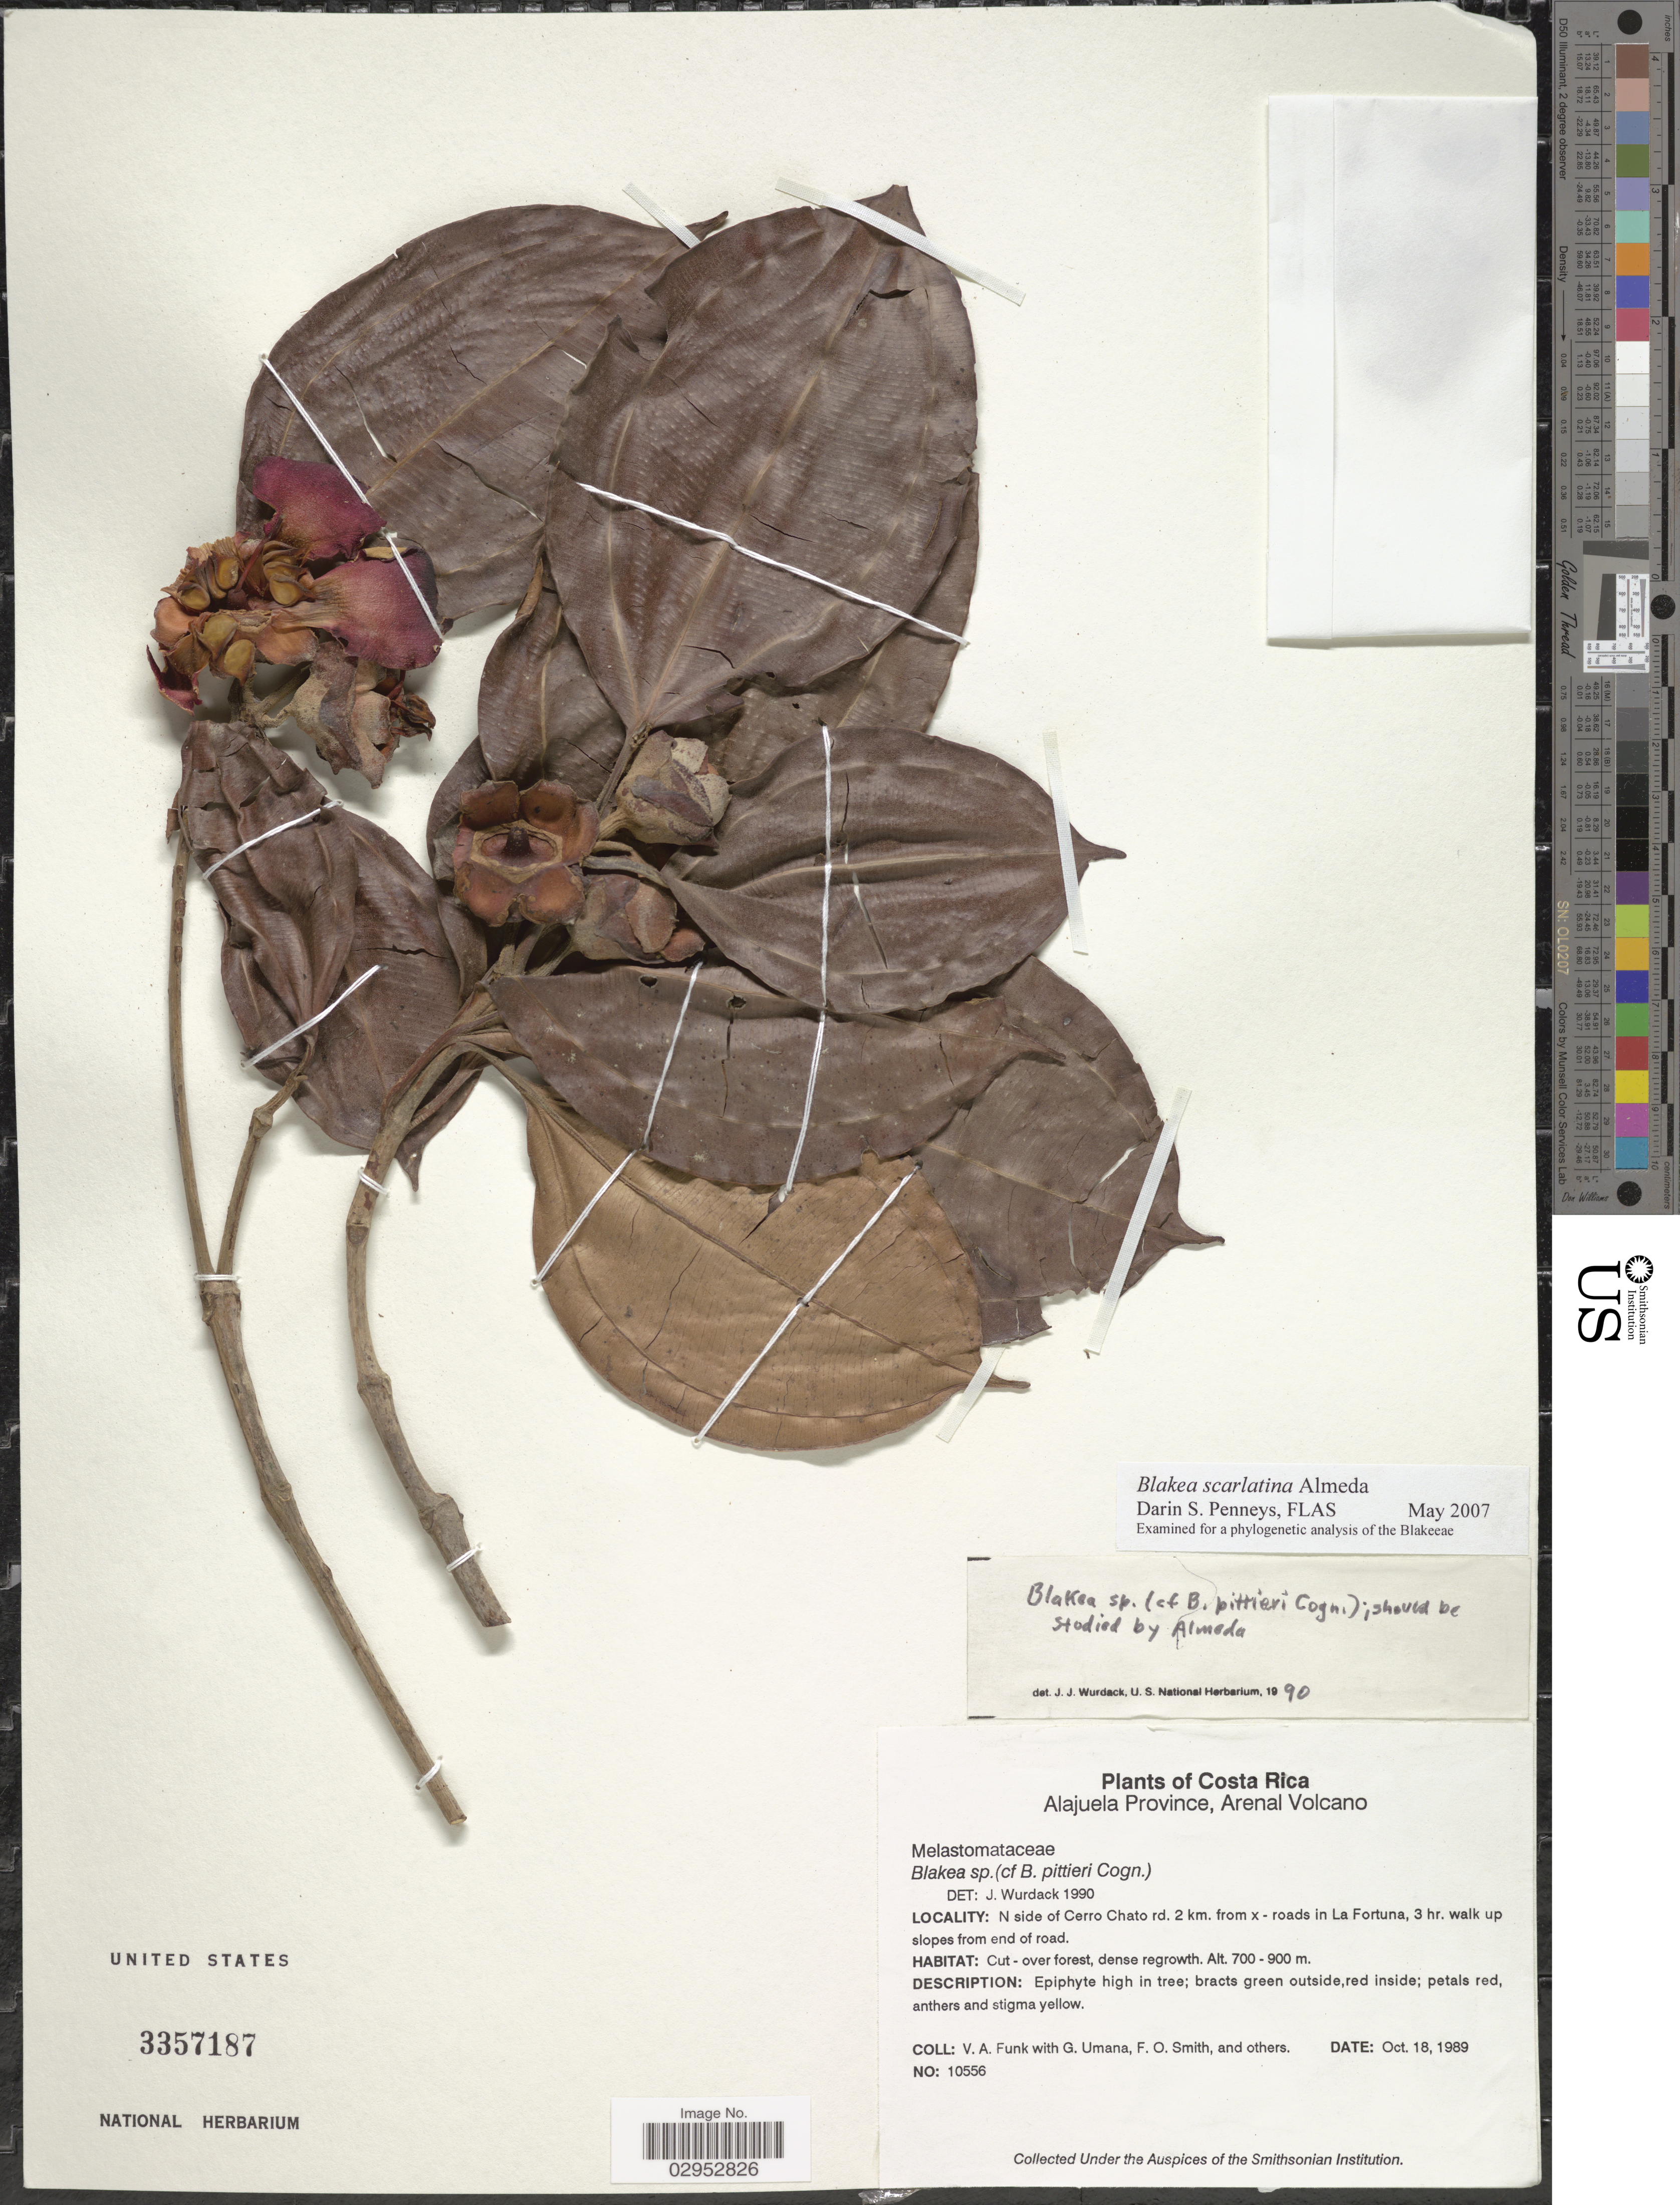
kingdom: Plantae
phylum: Tracheophyta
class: Magnoliopsida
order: Myrtales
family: Melastomataceae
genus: Blakea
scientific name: Blakea scarlatina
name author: Almeda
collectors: V. Funk, G. Umana, F. Smith & et al.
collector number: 10556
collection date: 1989-10-18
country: Costa Rica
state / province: Alajuela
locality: Alajuela Province, Arenal Volcano. N side of Cerro Chato rd. 2 km. from x- roads in La Fortuna, 3 hr. walk up slopes from end of road.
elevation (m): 700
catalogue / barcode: US 3357187